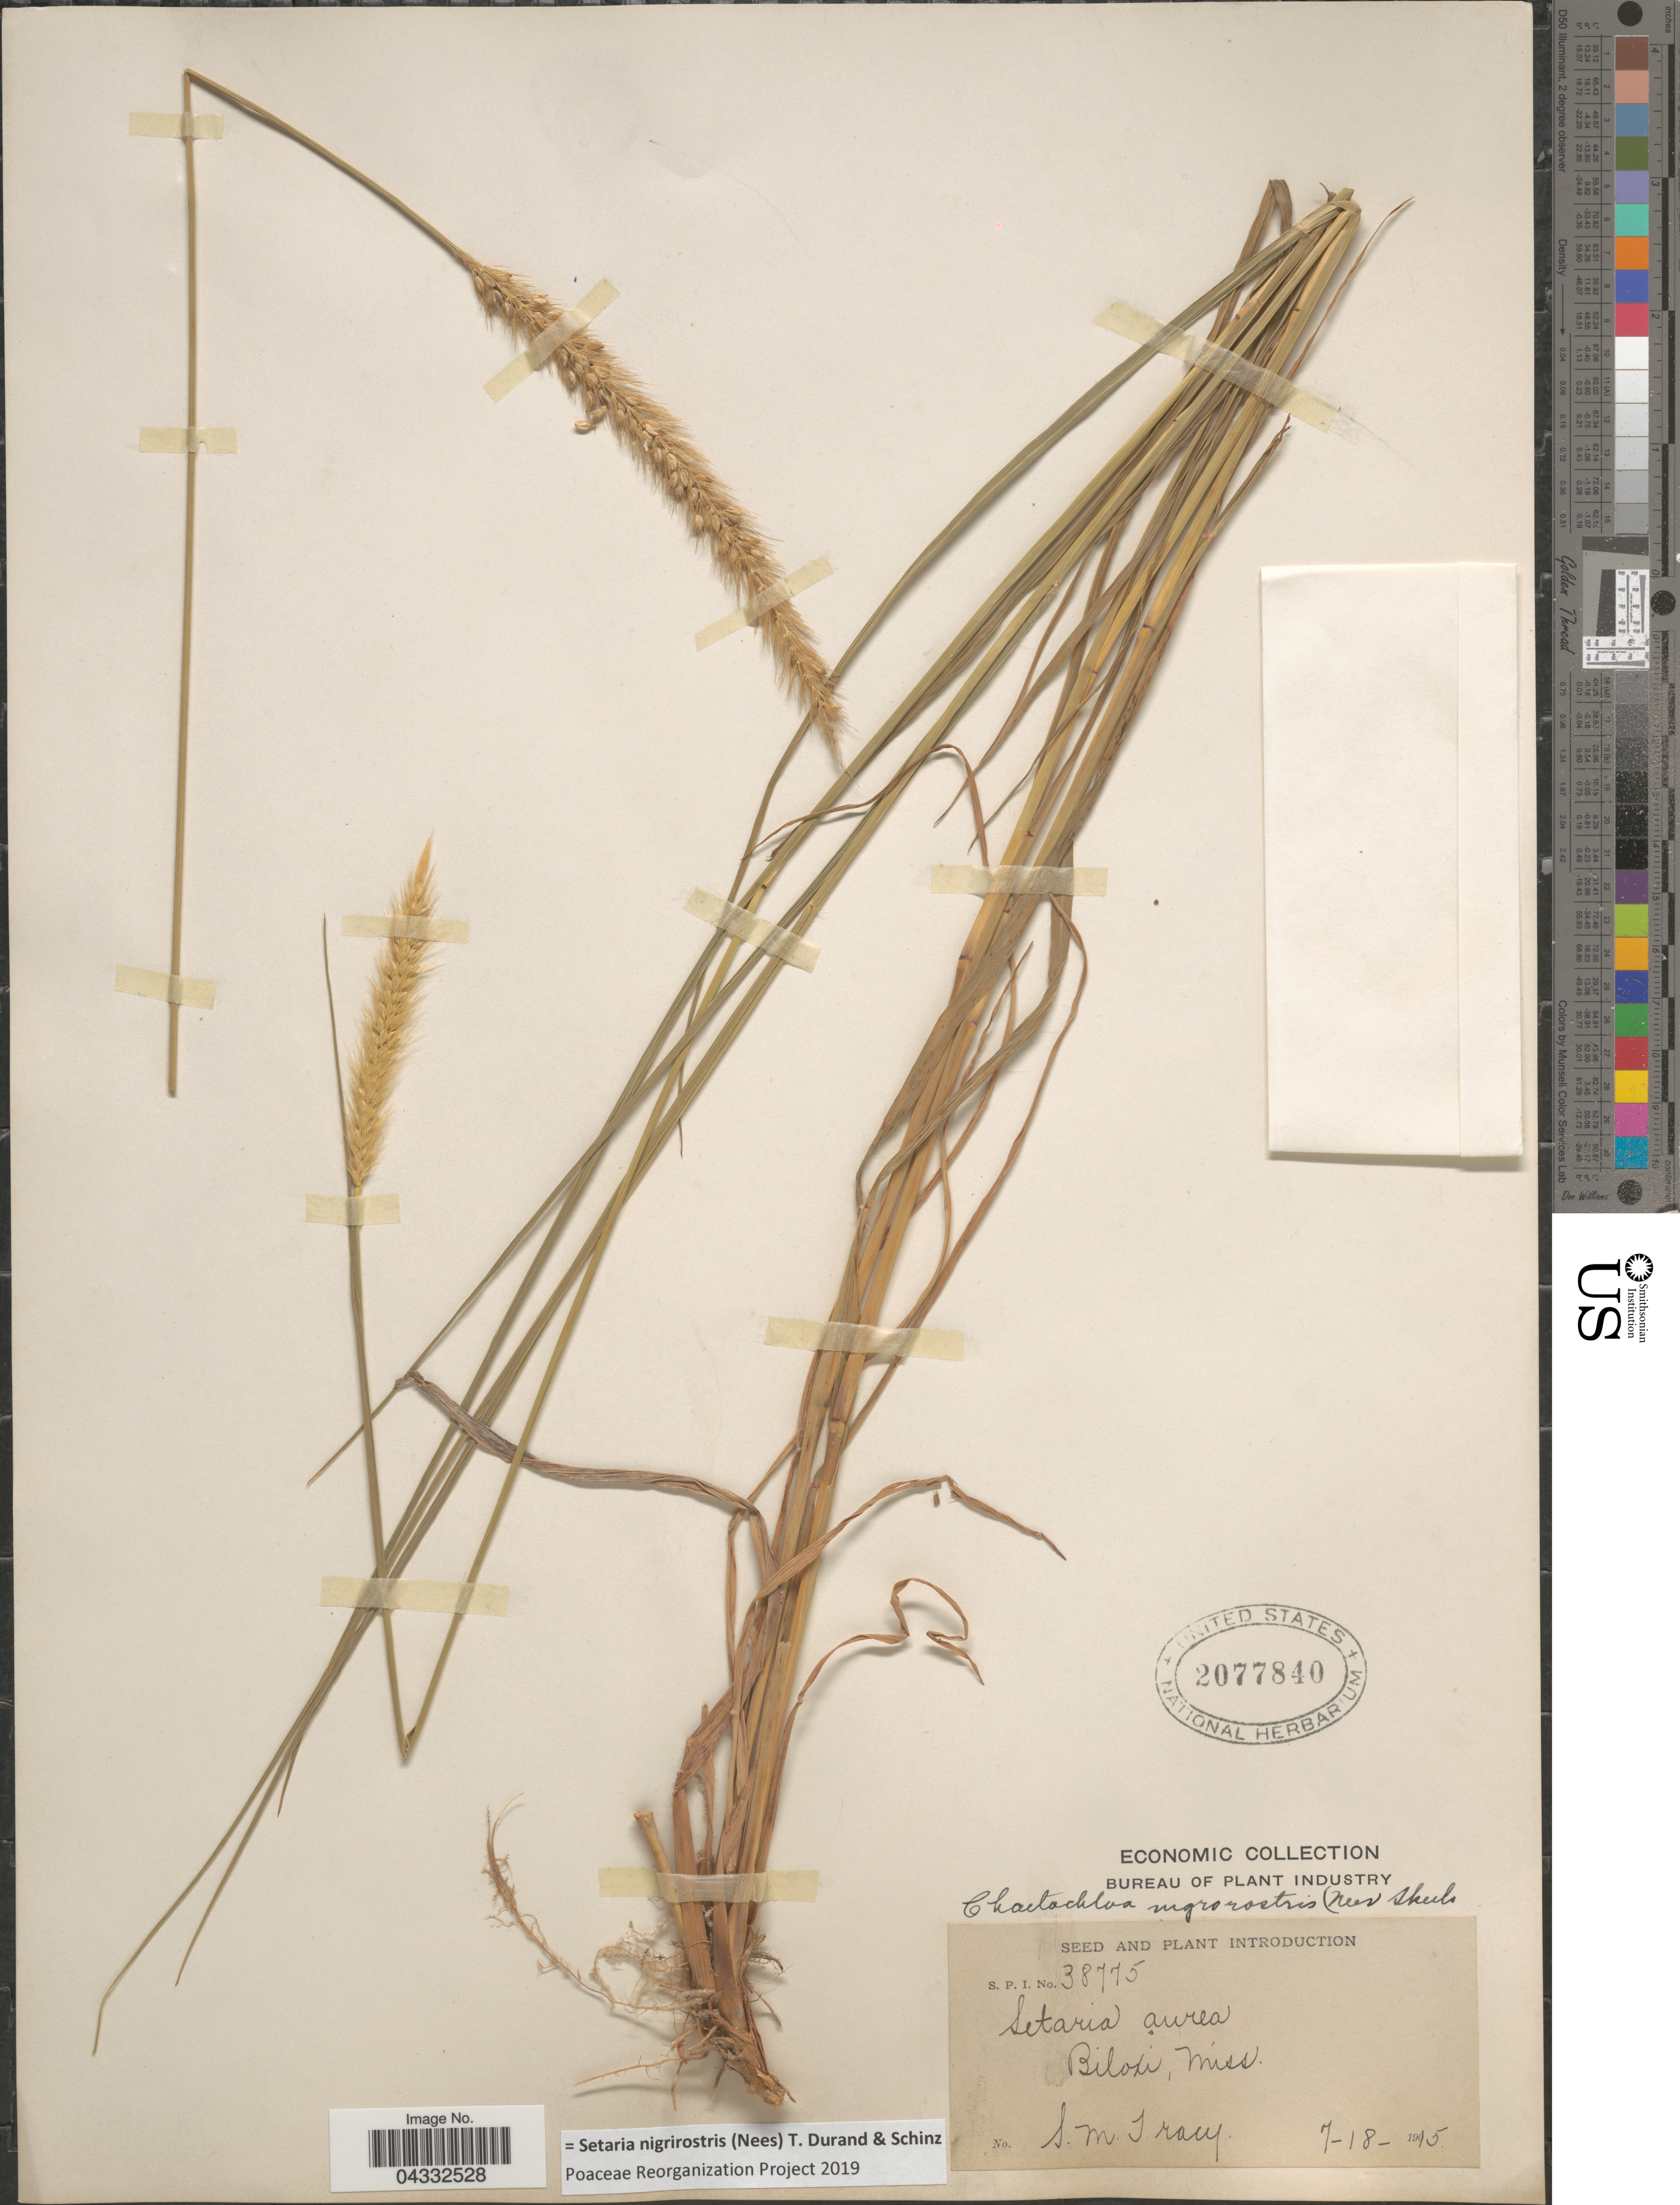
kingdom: Plantae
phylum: Tracheophyta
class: Liliopsida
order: Poales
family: Poaceae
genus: Setaria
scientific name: Setaria nigrirostris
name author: (Nees) Durand & Schinz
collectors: S. M. Tracy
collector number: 38775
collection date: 1915-07-18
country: United States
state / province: Mississippi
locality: Biloxi.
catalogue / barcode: US 2077840